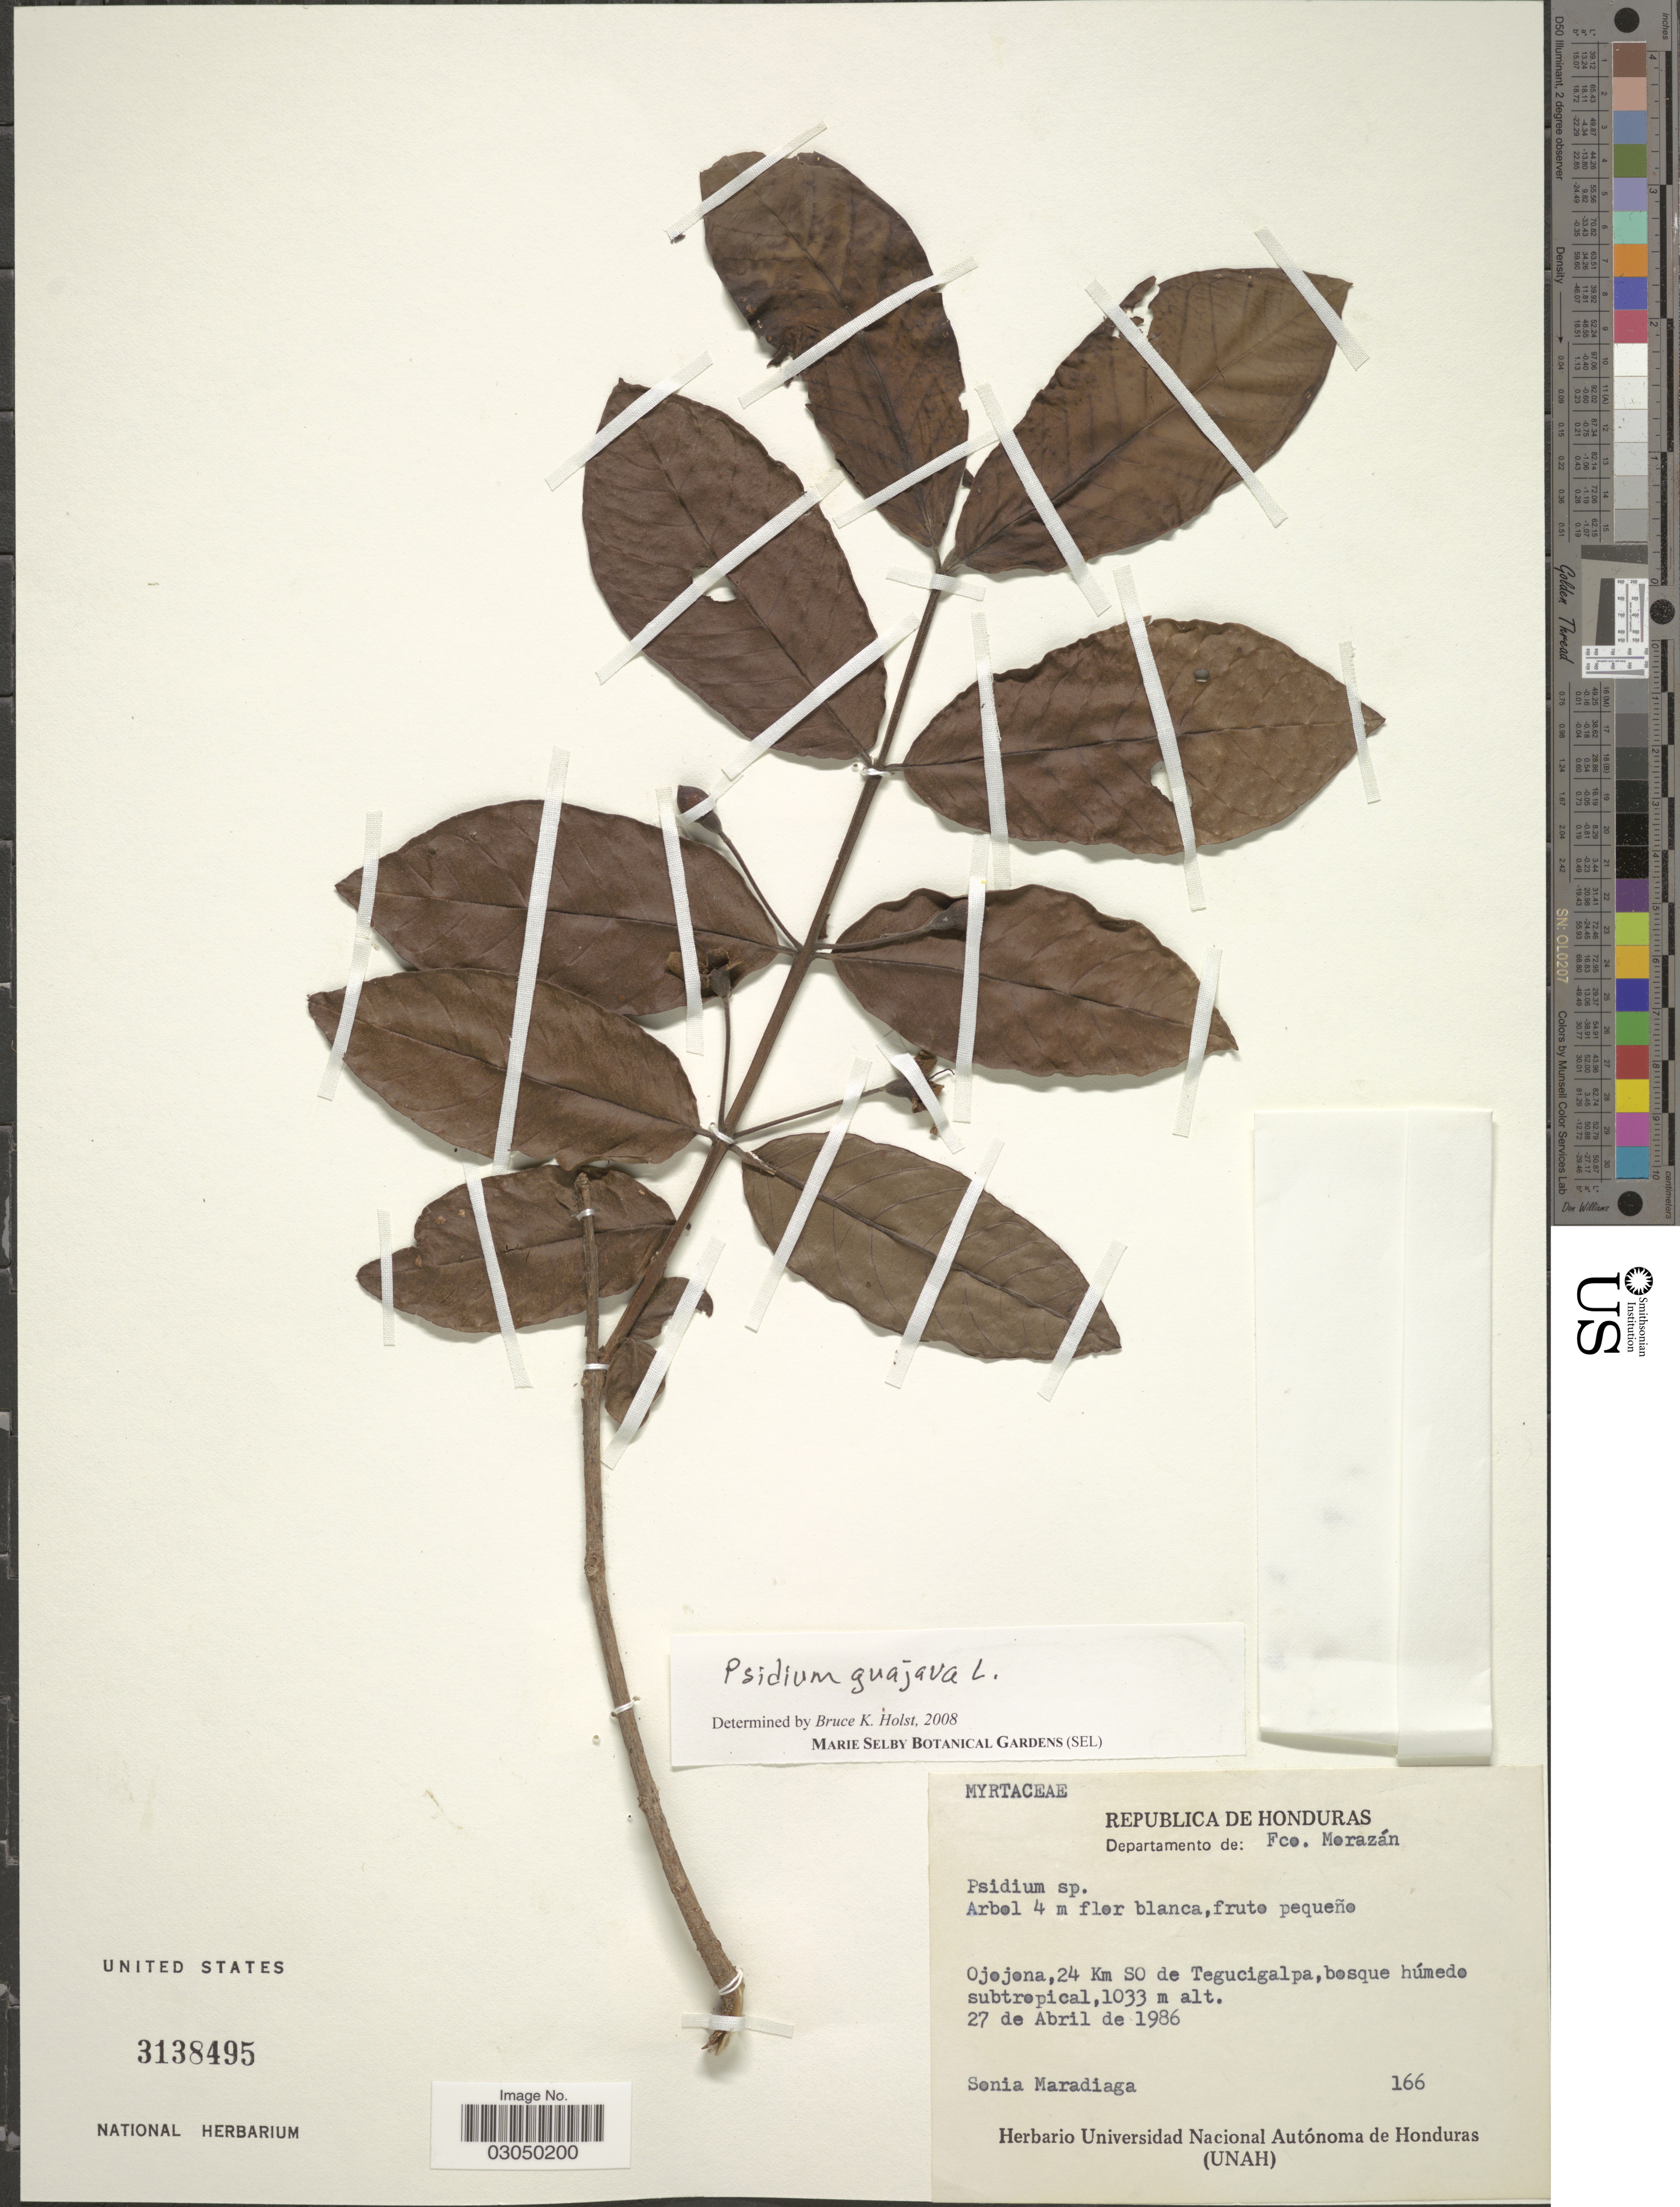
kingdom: Plantae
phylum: Tracheophyta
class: Magnoliopsida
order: Myrtales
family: Myrtaceae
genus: Psidium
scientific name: Psidium guajava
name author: L.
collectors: S. Maradiaga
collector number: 166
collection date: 1986-04-27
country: Honduras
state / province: Fco. Morazán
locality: Departamento de: Fco. Morazán. Ojojona, 24 Km SO de Tegucigalpa.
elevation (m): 1033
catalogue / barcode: US 3138495